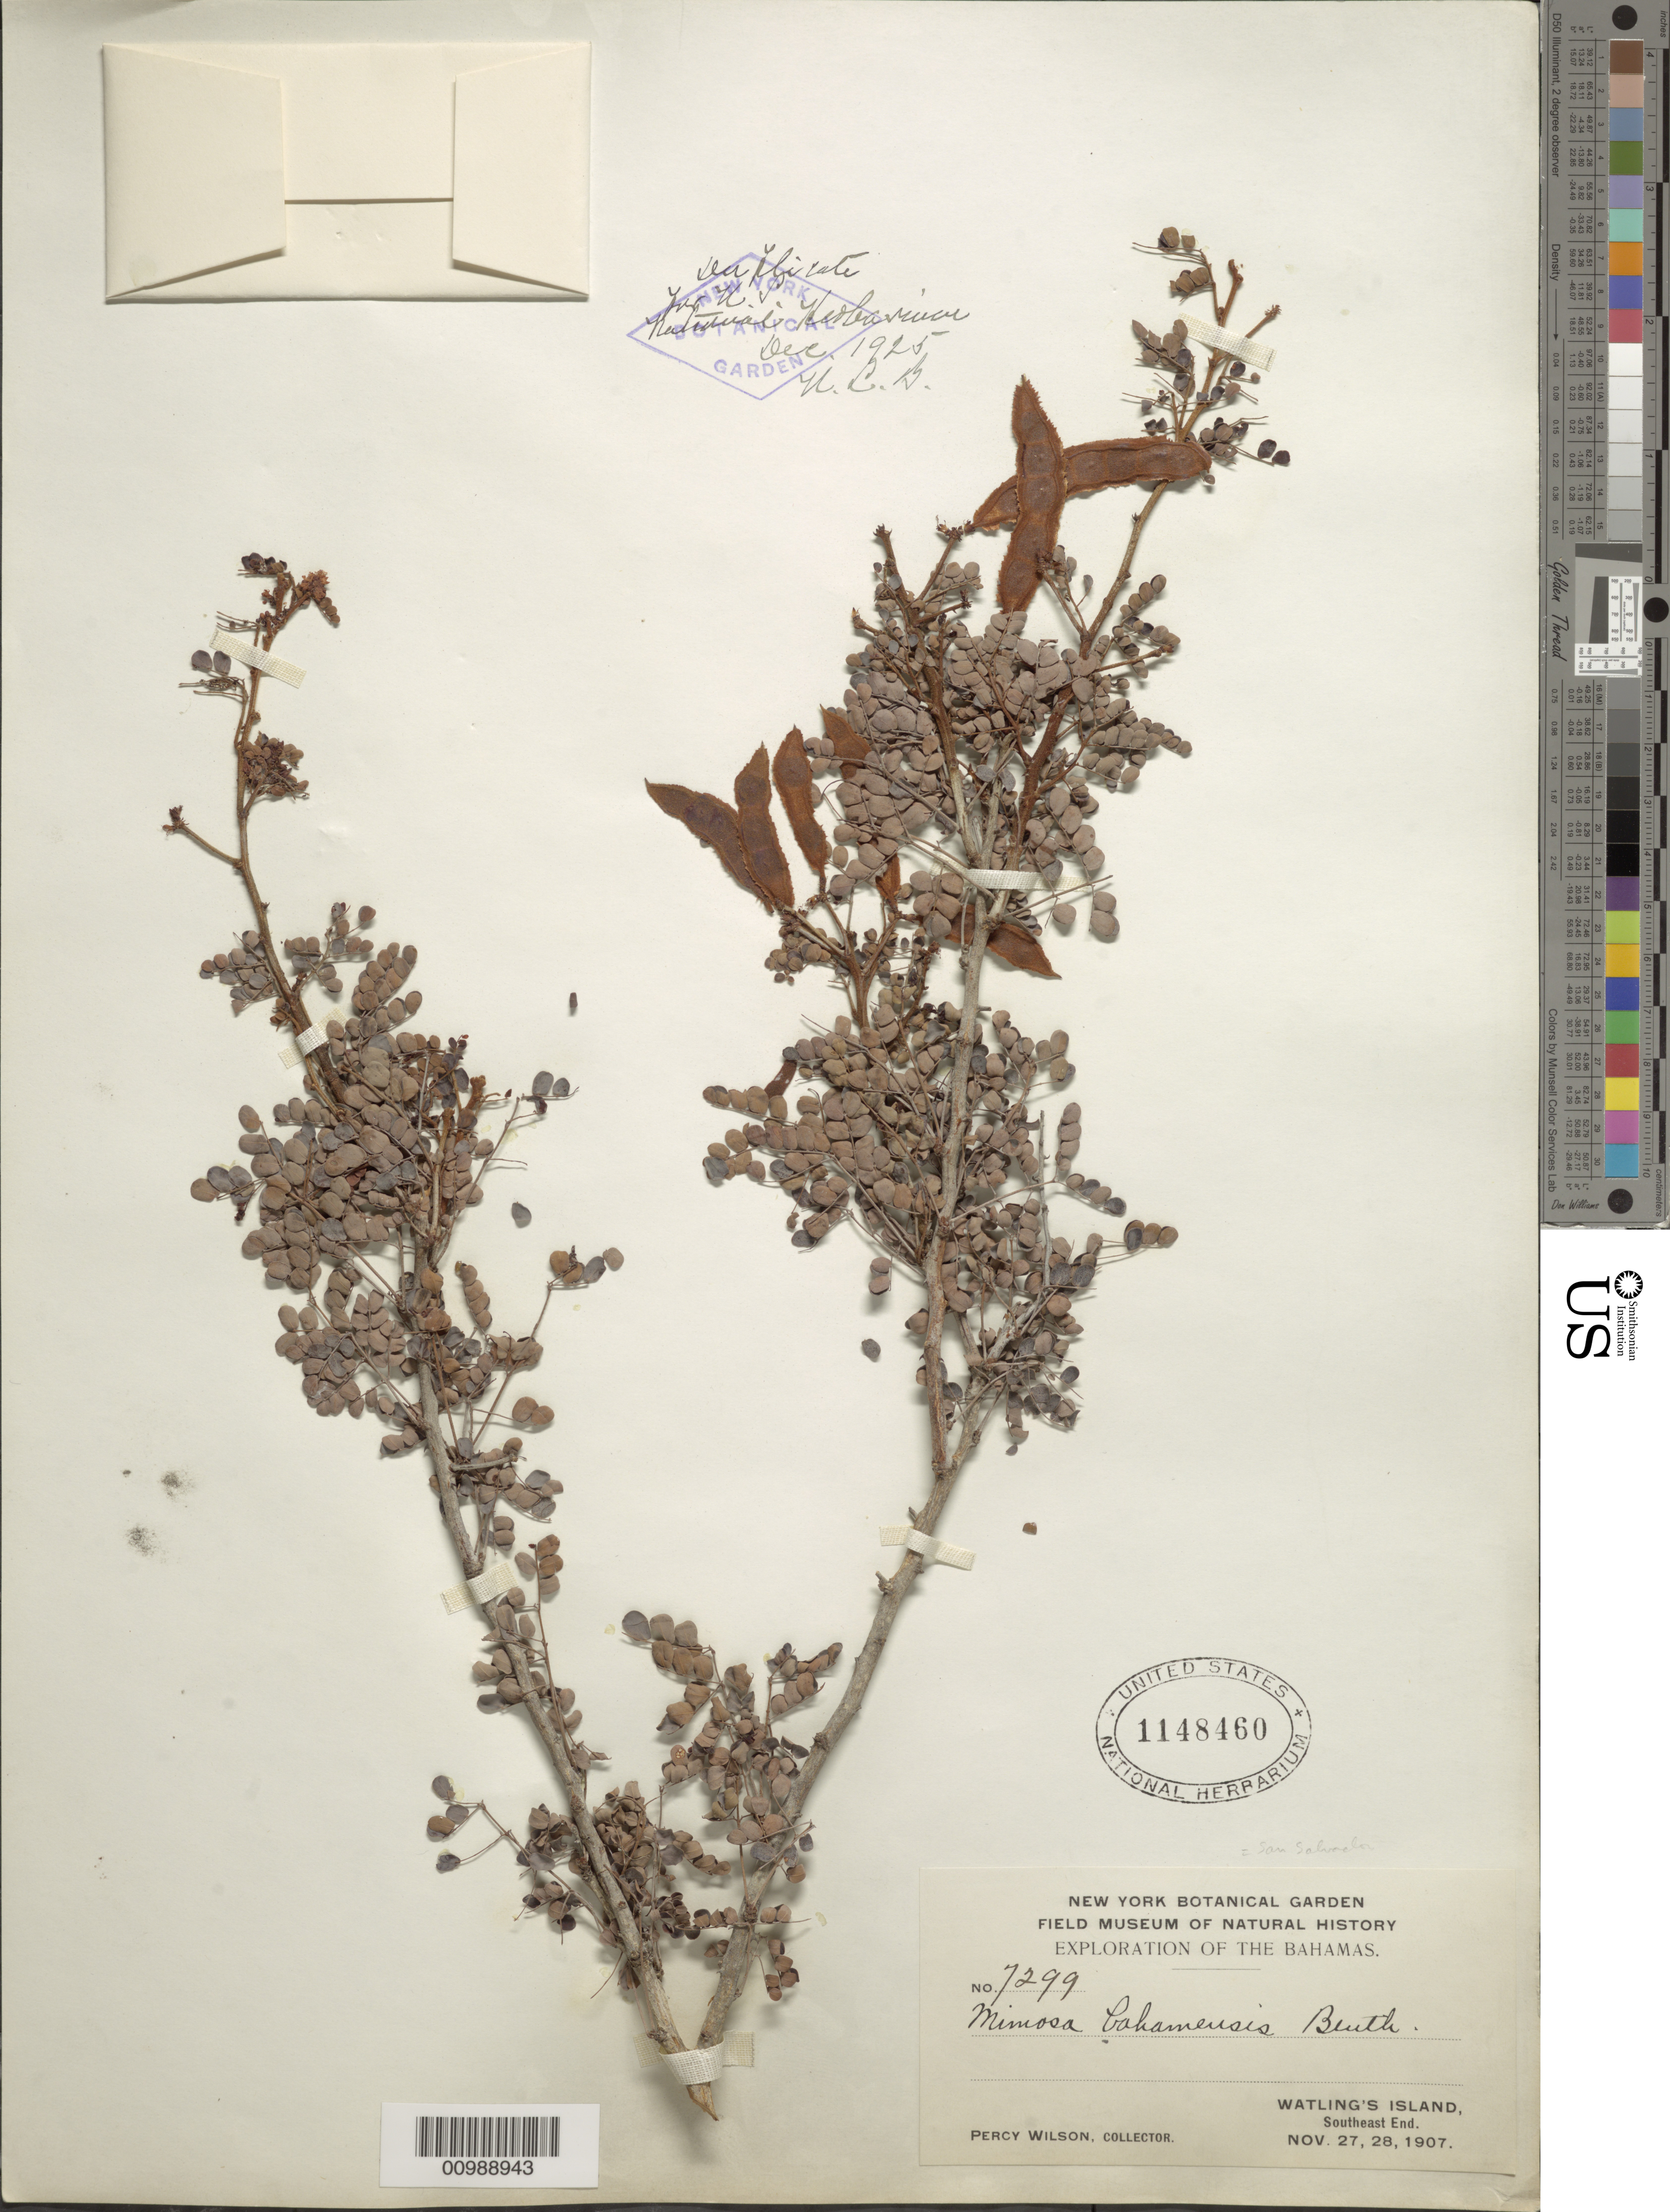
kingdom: Plantae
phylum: Tracheophyta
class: Magnoliopsida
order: Fabales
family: Fabaceae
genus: Mimosa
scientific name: Mimosa bahamensis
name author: Benth.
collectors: P. Wilson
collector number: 7299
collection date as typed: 27 Nov 1907 to 28 Nov 1907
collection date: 1907-11-27/1907-11-28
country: Bahamas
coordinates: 0 N, 0 E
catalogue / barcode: US 1148460